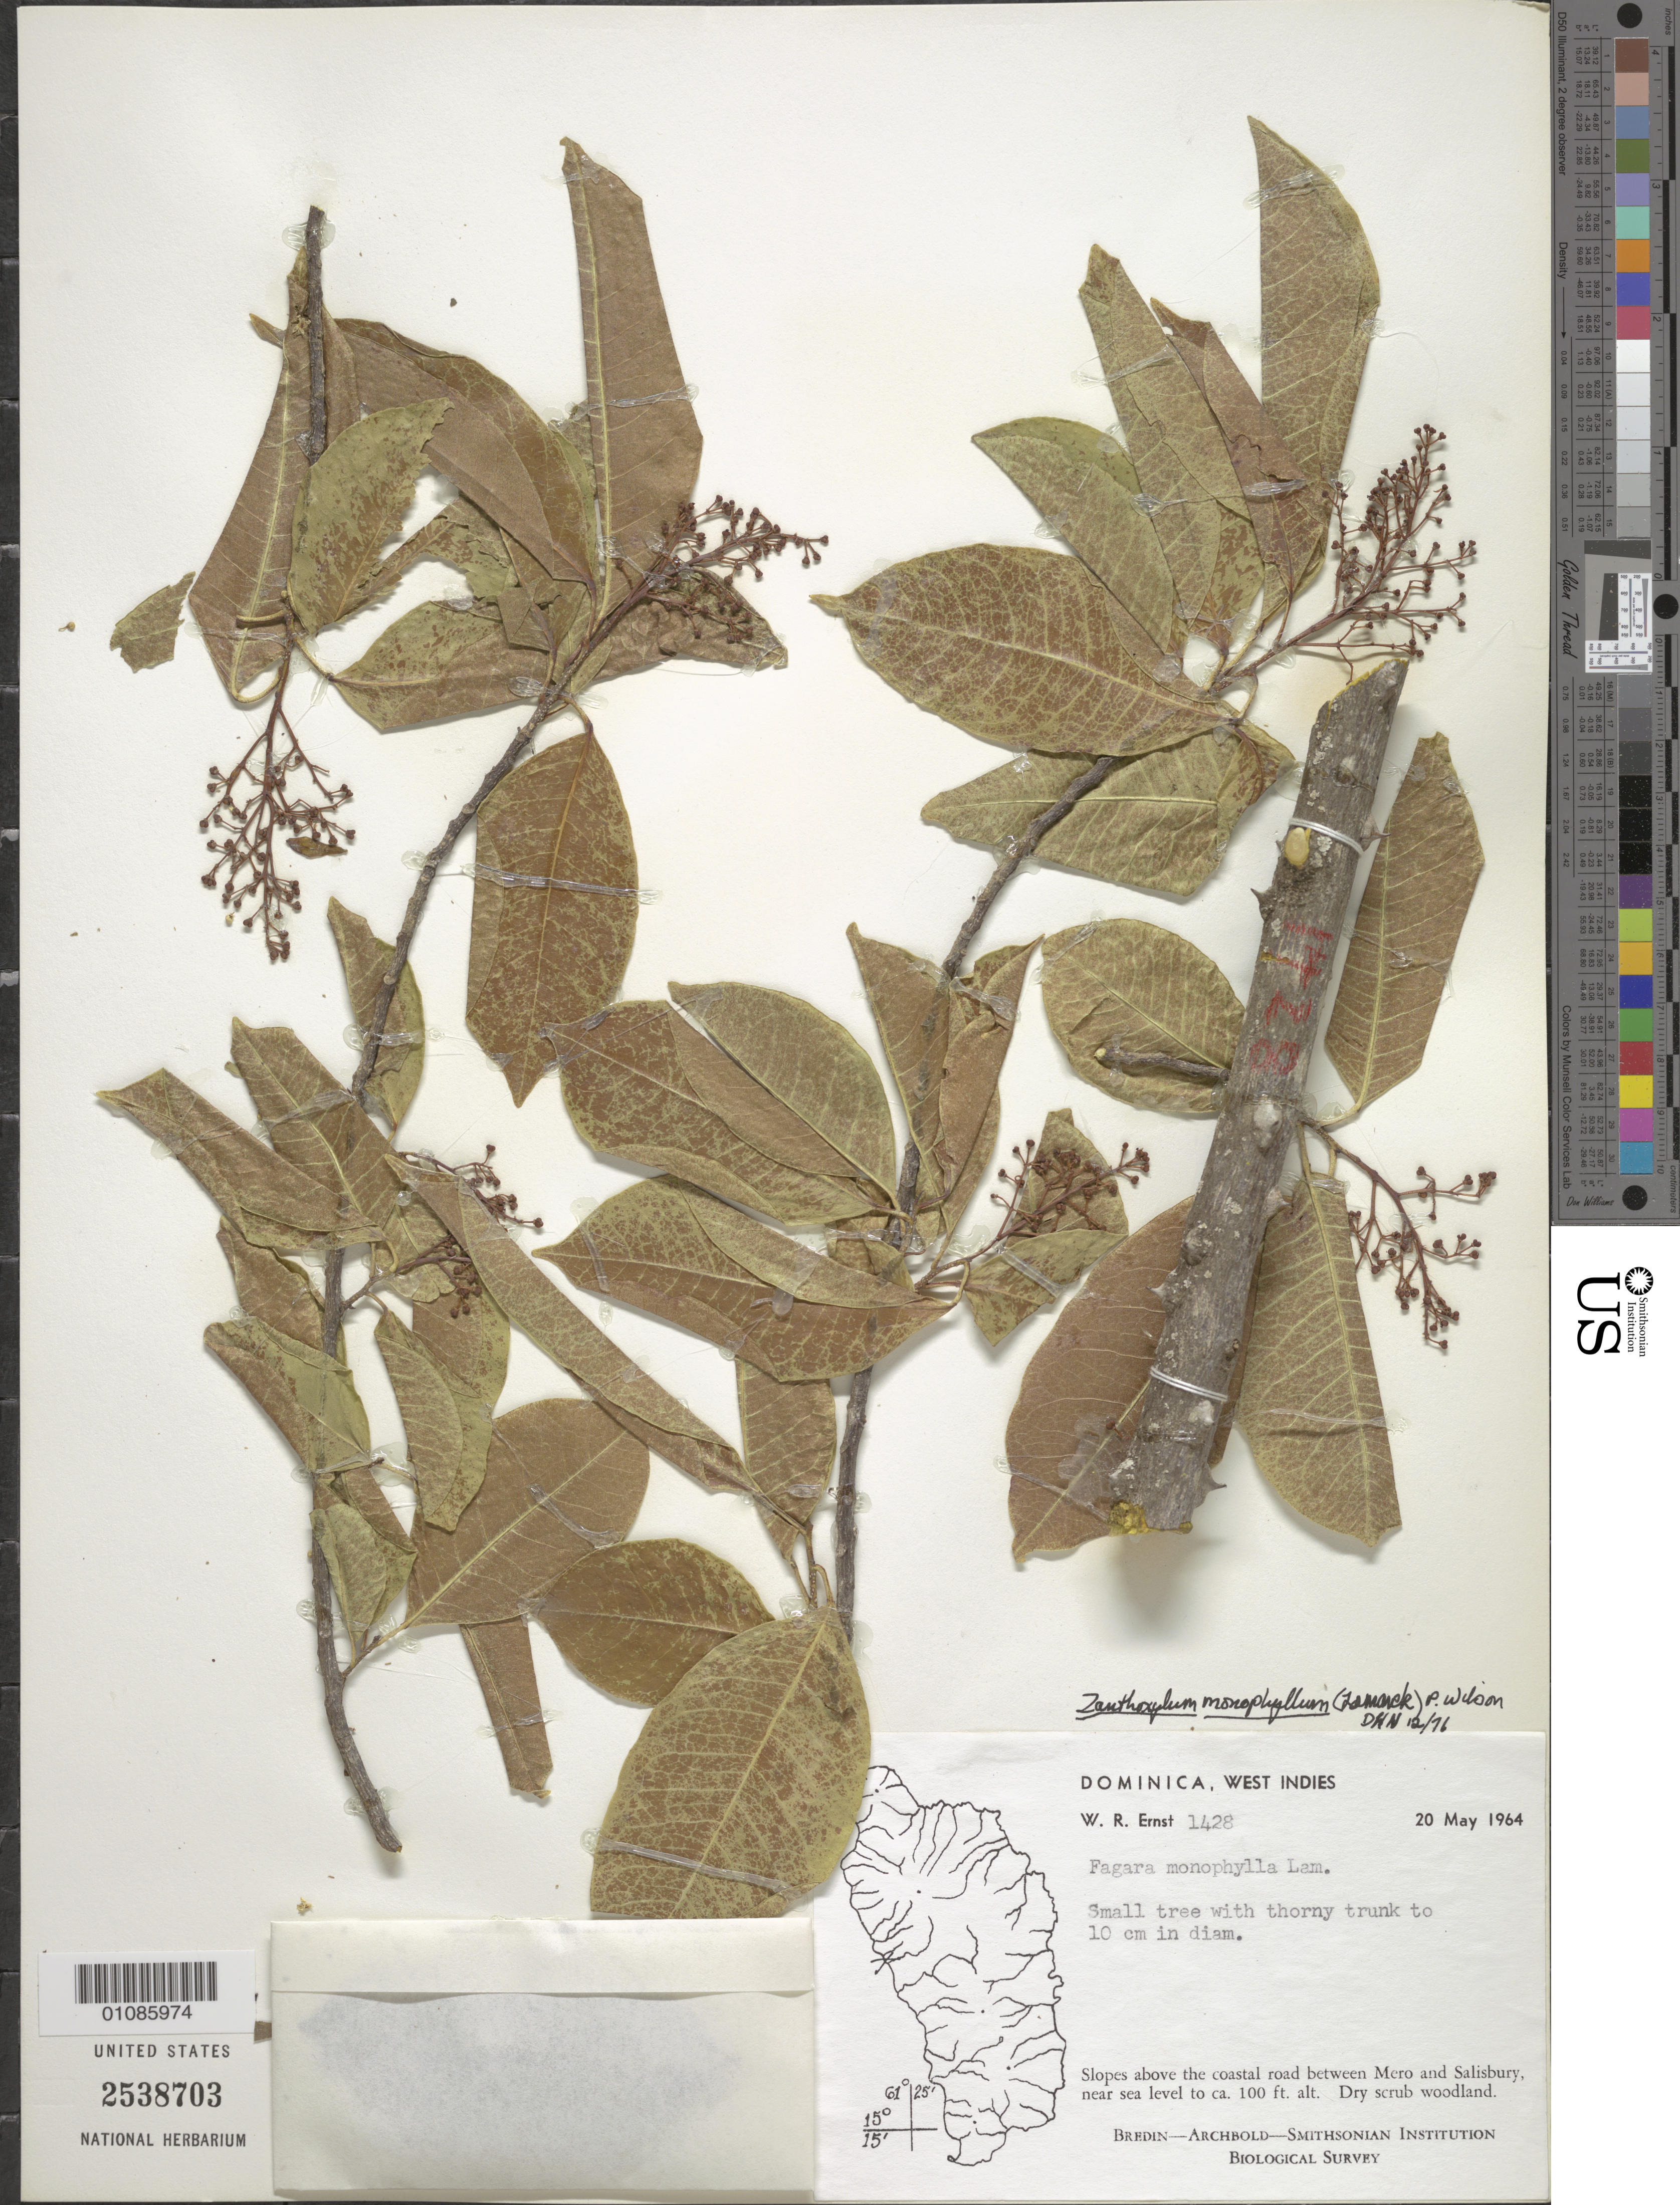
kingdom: Plantae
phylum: Tracheophyta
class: Magnoliopsida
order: Sapindales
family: Rutaceae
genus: Zanthoxylum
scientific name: Zanthoxylum monophyllum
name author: (Lam.) P. Wilson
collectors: W. R. Ernst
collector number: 1428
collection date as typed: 20 May 1964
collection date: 1964-05-20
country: Dominica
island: Dominica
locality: Slopes above the coastal road between Mero and Salisbury, near sea level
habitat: Dry scrub woodland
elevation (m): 0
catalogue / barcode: US 2538703